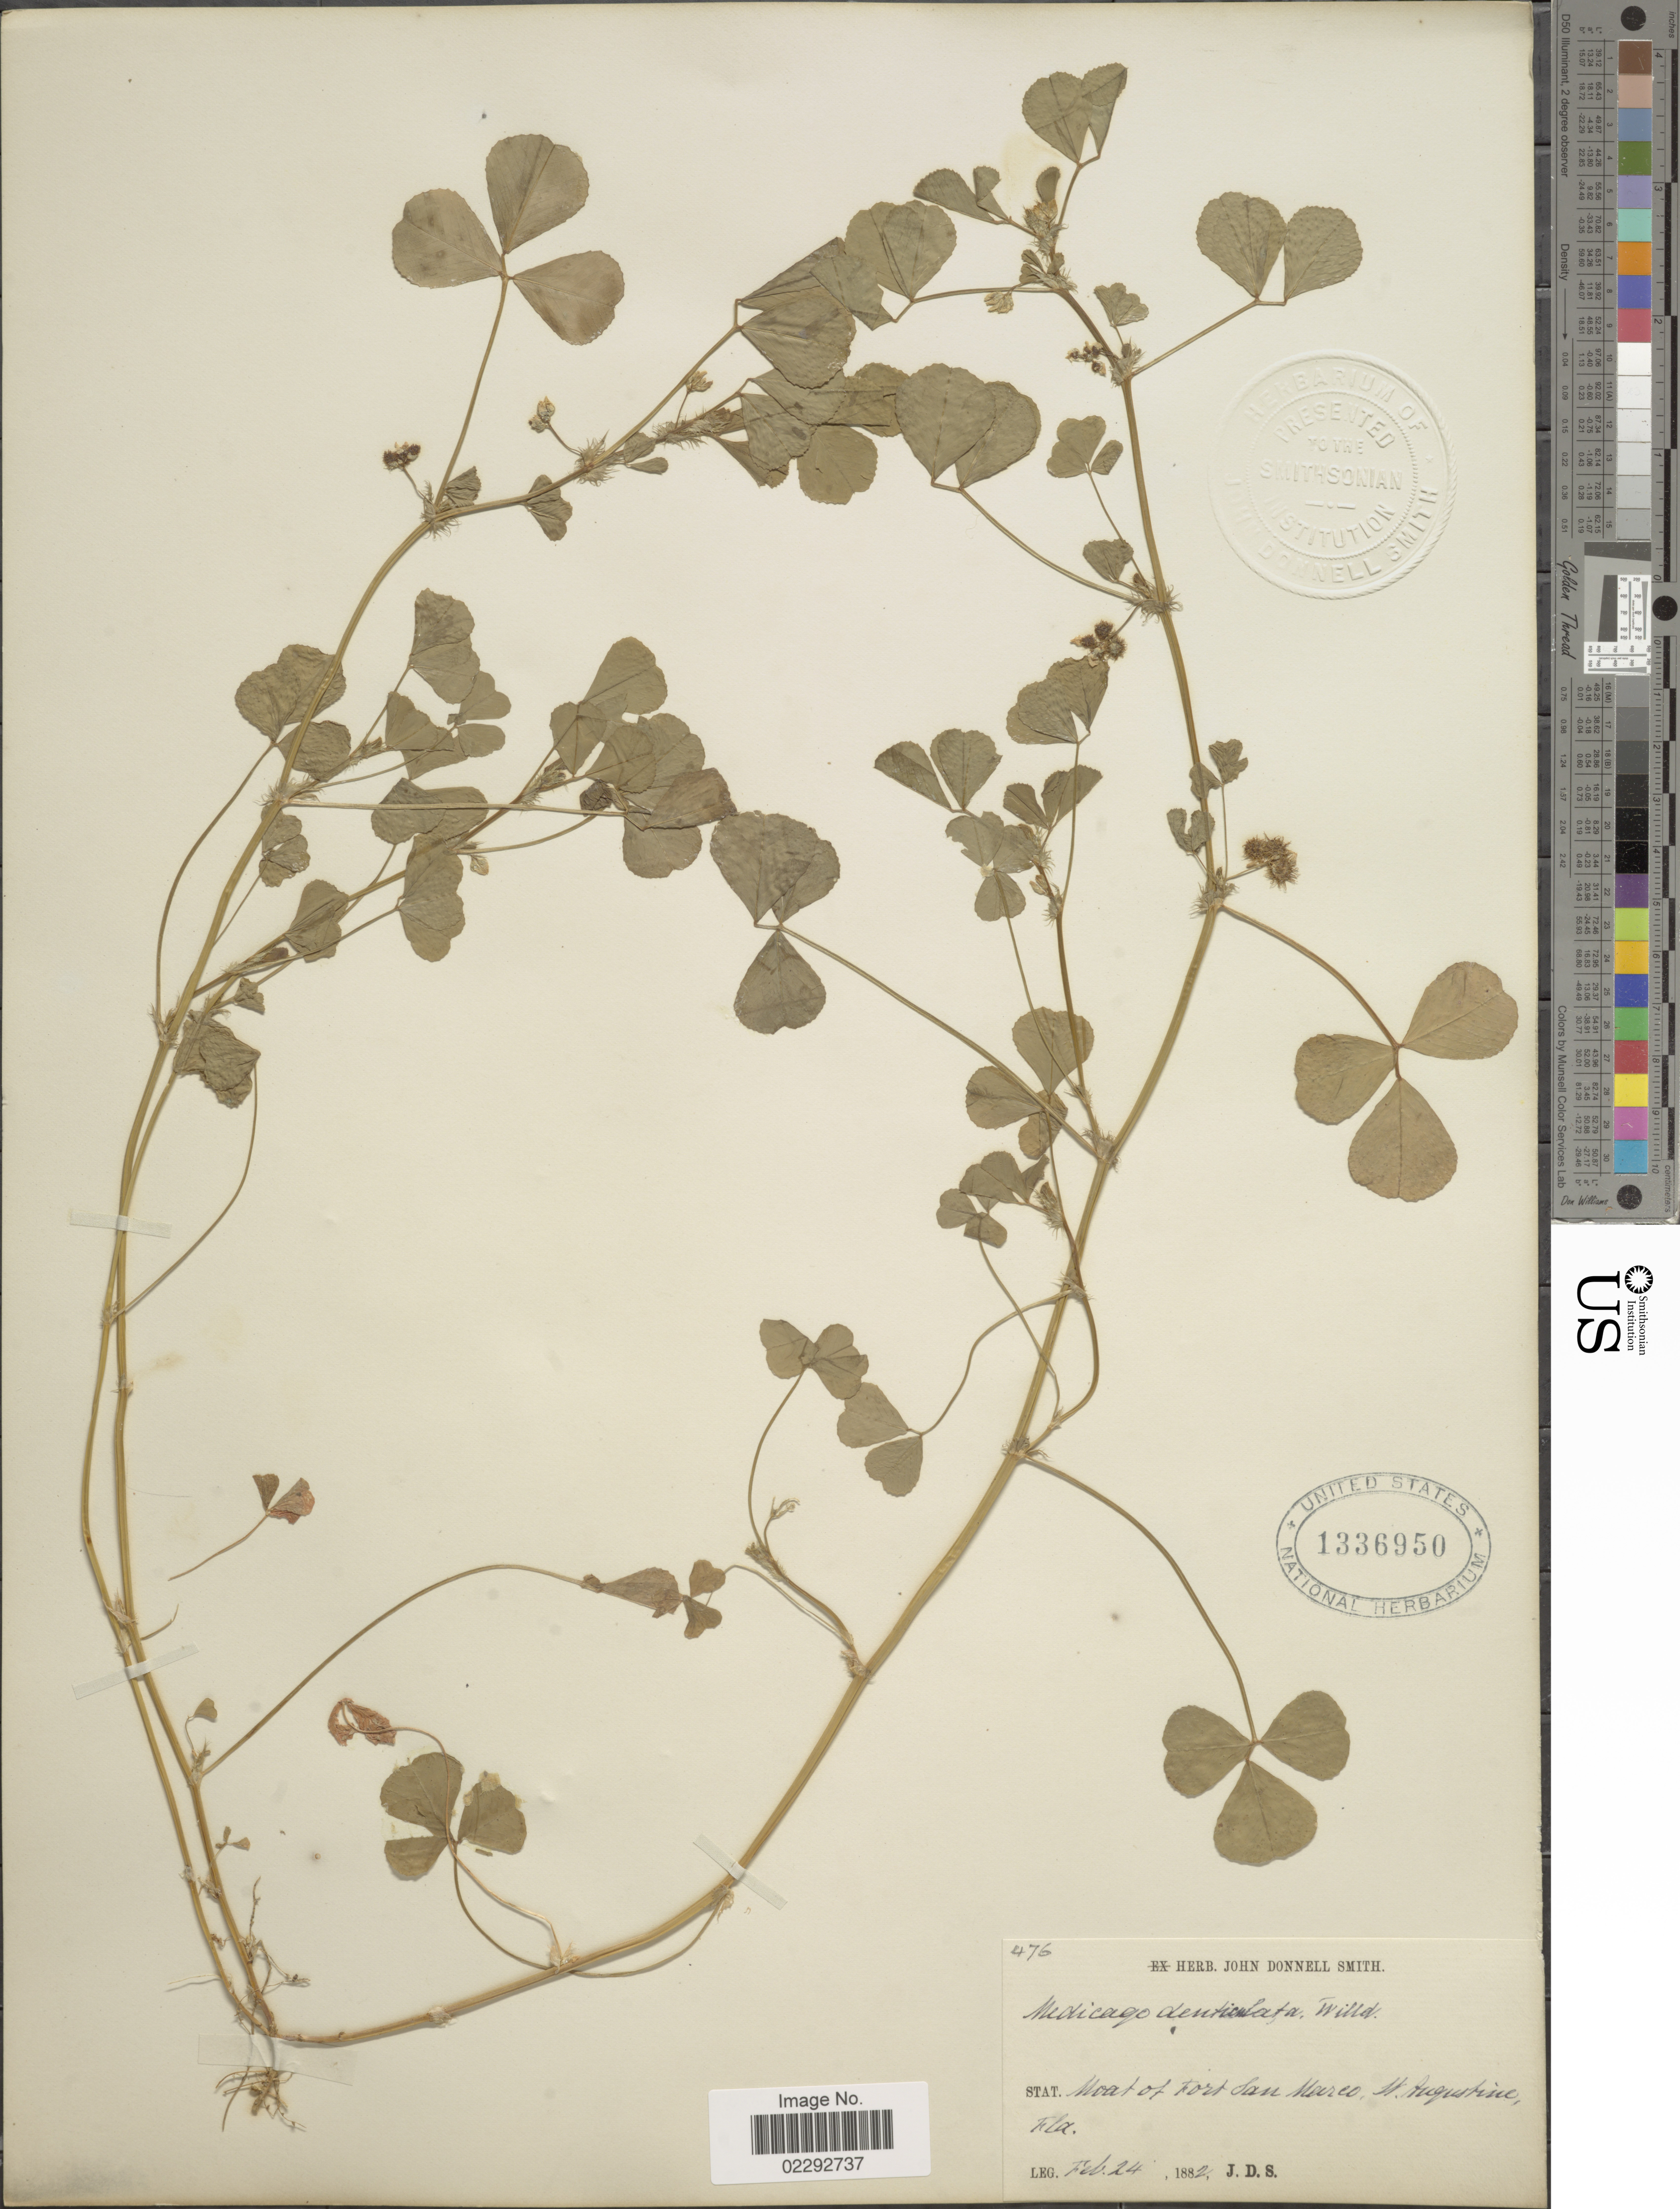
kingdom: Plantae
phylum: Tracheophyta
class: Magnoliopsida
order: Fabales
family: Fabaceae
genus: Medicago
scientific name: Medicago hispida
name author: Gaertn.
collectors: J. Donnell Smith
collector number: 476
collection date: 1882-02-24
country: United States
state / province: Florida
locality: Moat of Fort San Marco, St. Augustine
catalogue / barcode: US 1336950